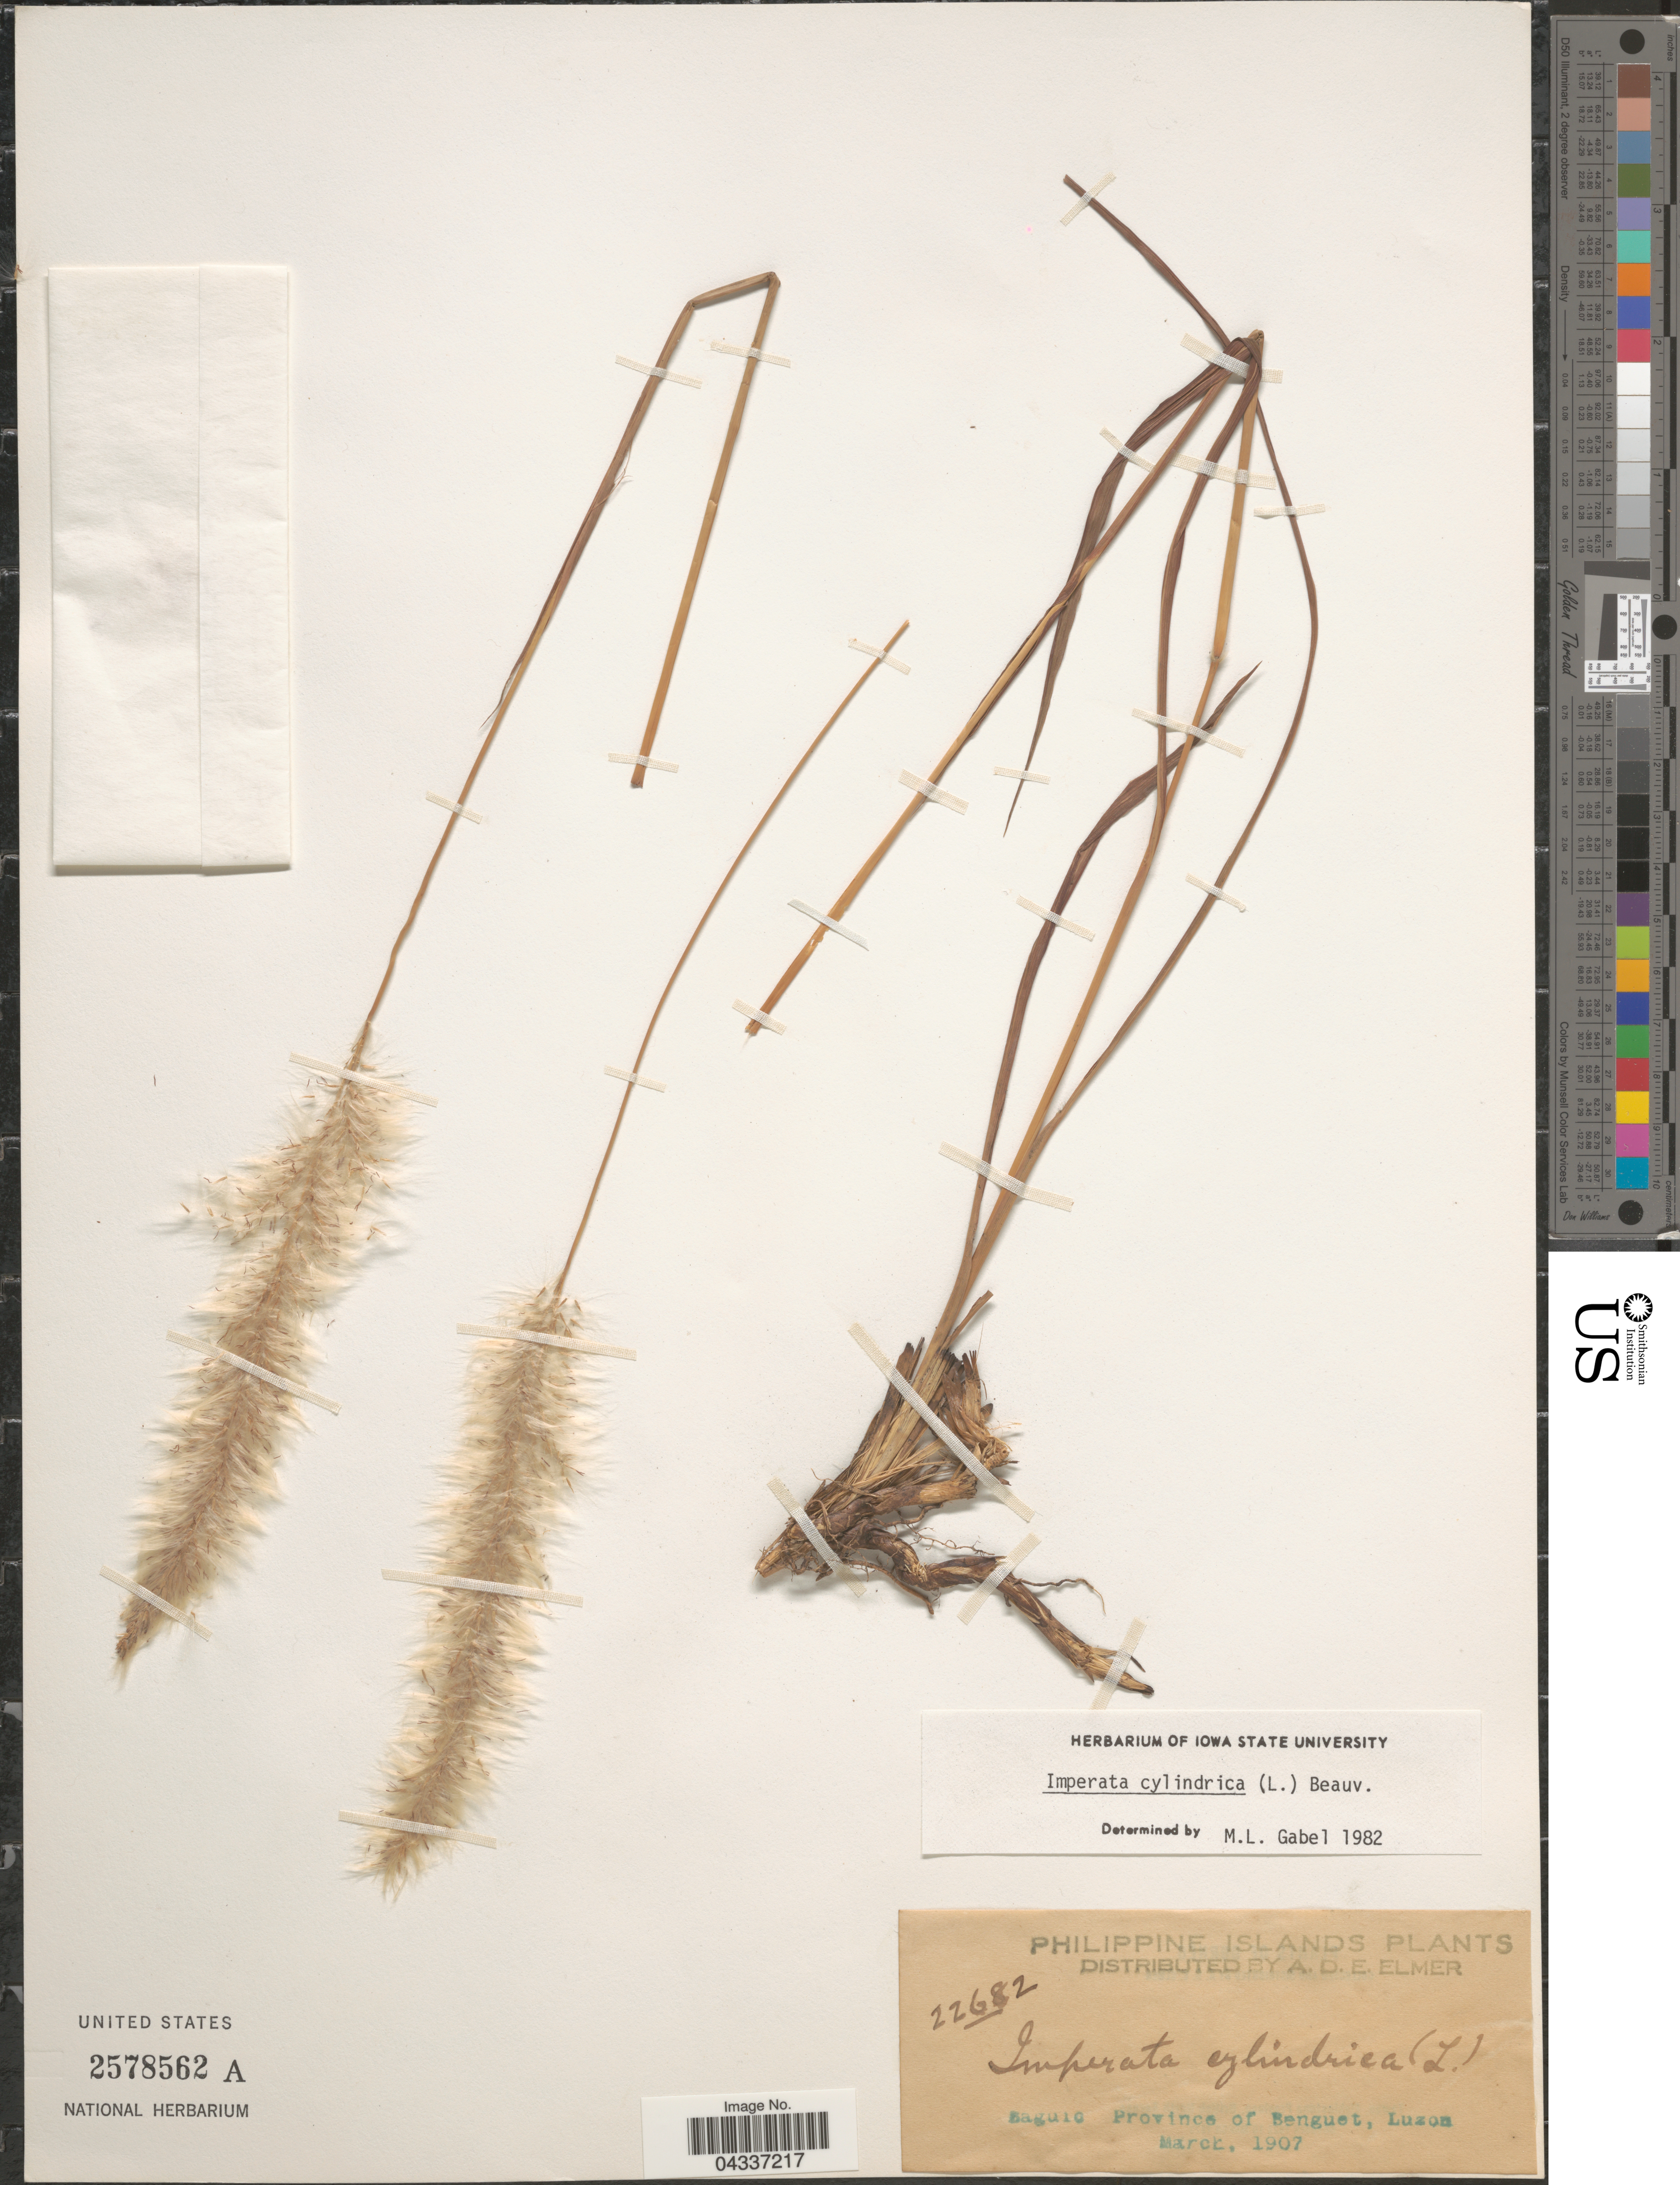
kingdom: Plantae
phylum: Tracheophyta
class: Liliopsida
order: Poales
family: Poaceae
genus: Imperata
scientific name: Imperata cylindrica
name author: (L.) P. Beauv.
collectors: A. D. E. Elmer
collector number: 22682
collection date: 1907-03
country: Philippines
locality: Philippine Islands. Baguio. Province of Benguet, Luzon.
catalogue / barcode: US 2578562A